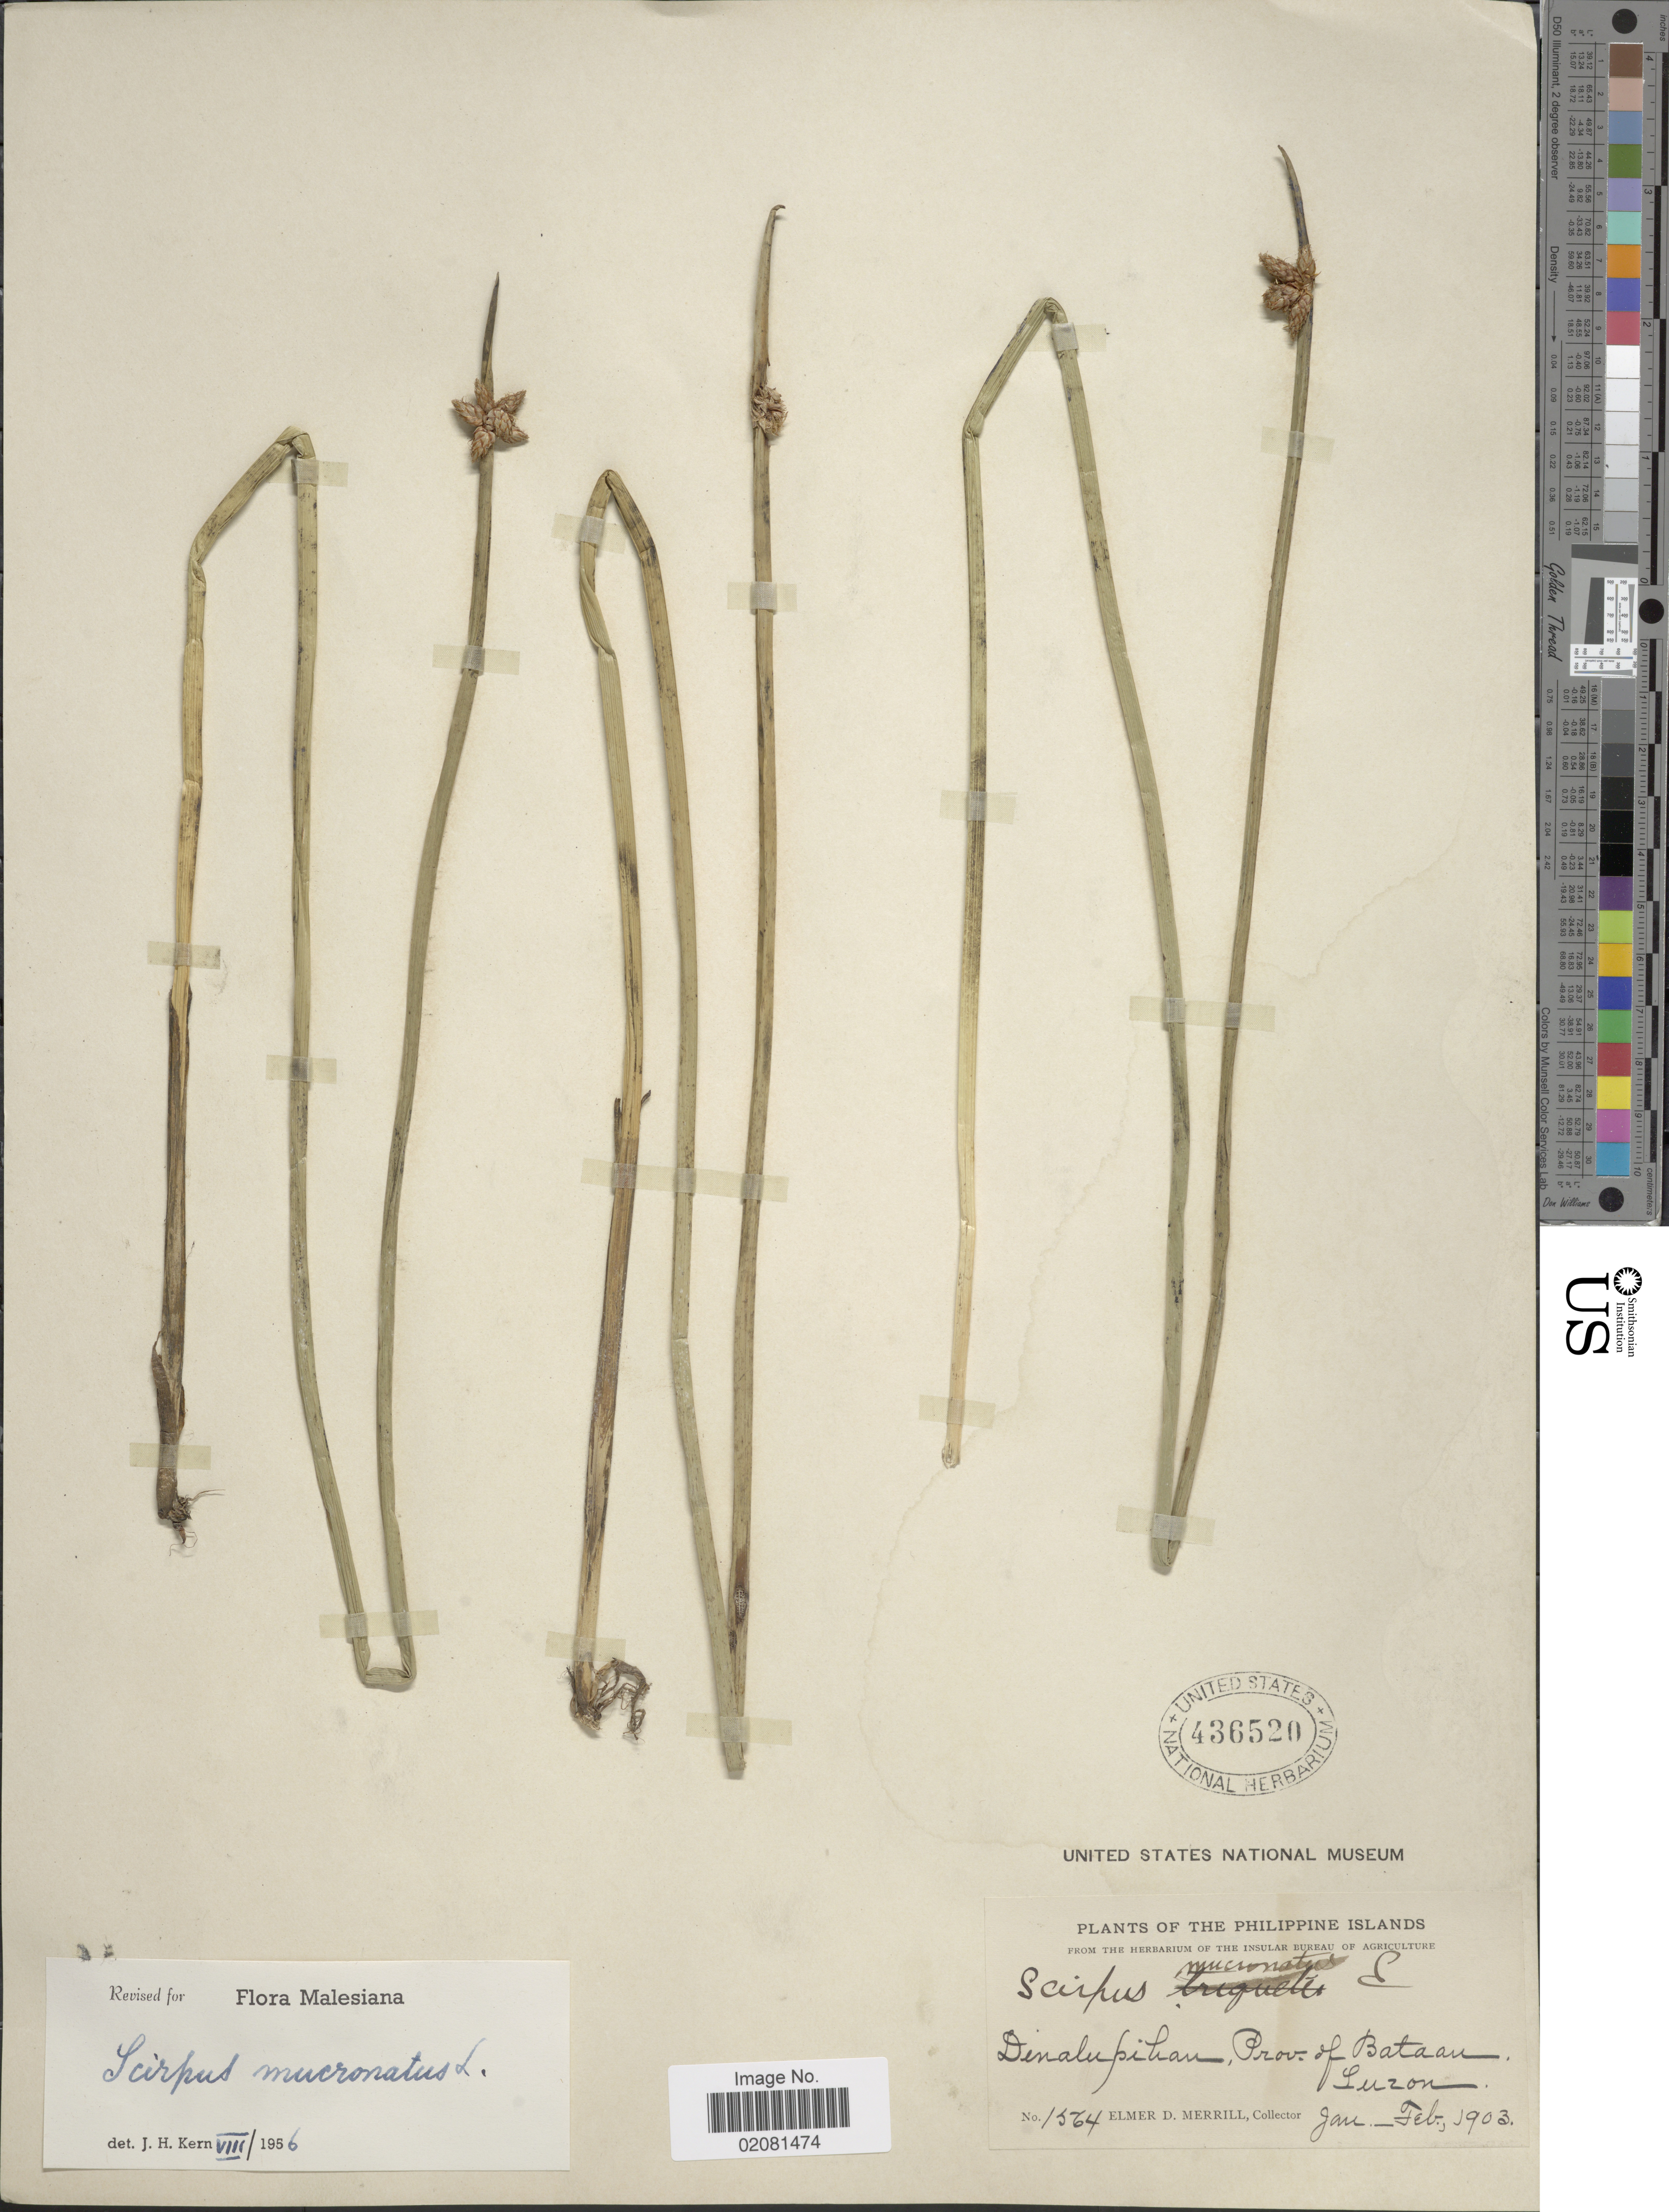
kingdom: Plantae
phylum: Tracheophyta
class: Liliopsida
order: Poales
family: Cyperaceae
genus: Schoenoplectus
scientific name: Schoenoplectus mucronatus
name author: (L.) Palla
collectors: E. D. Merrill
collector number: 1564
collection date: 1903-01/1903-02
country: Philippines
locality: Philippine Islands. Dinalupikan, Prov. of Bataan, Luzon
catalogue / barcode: US 436520